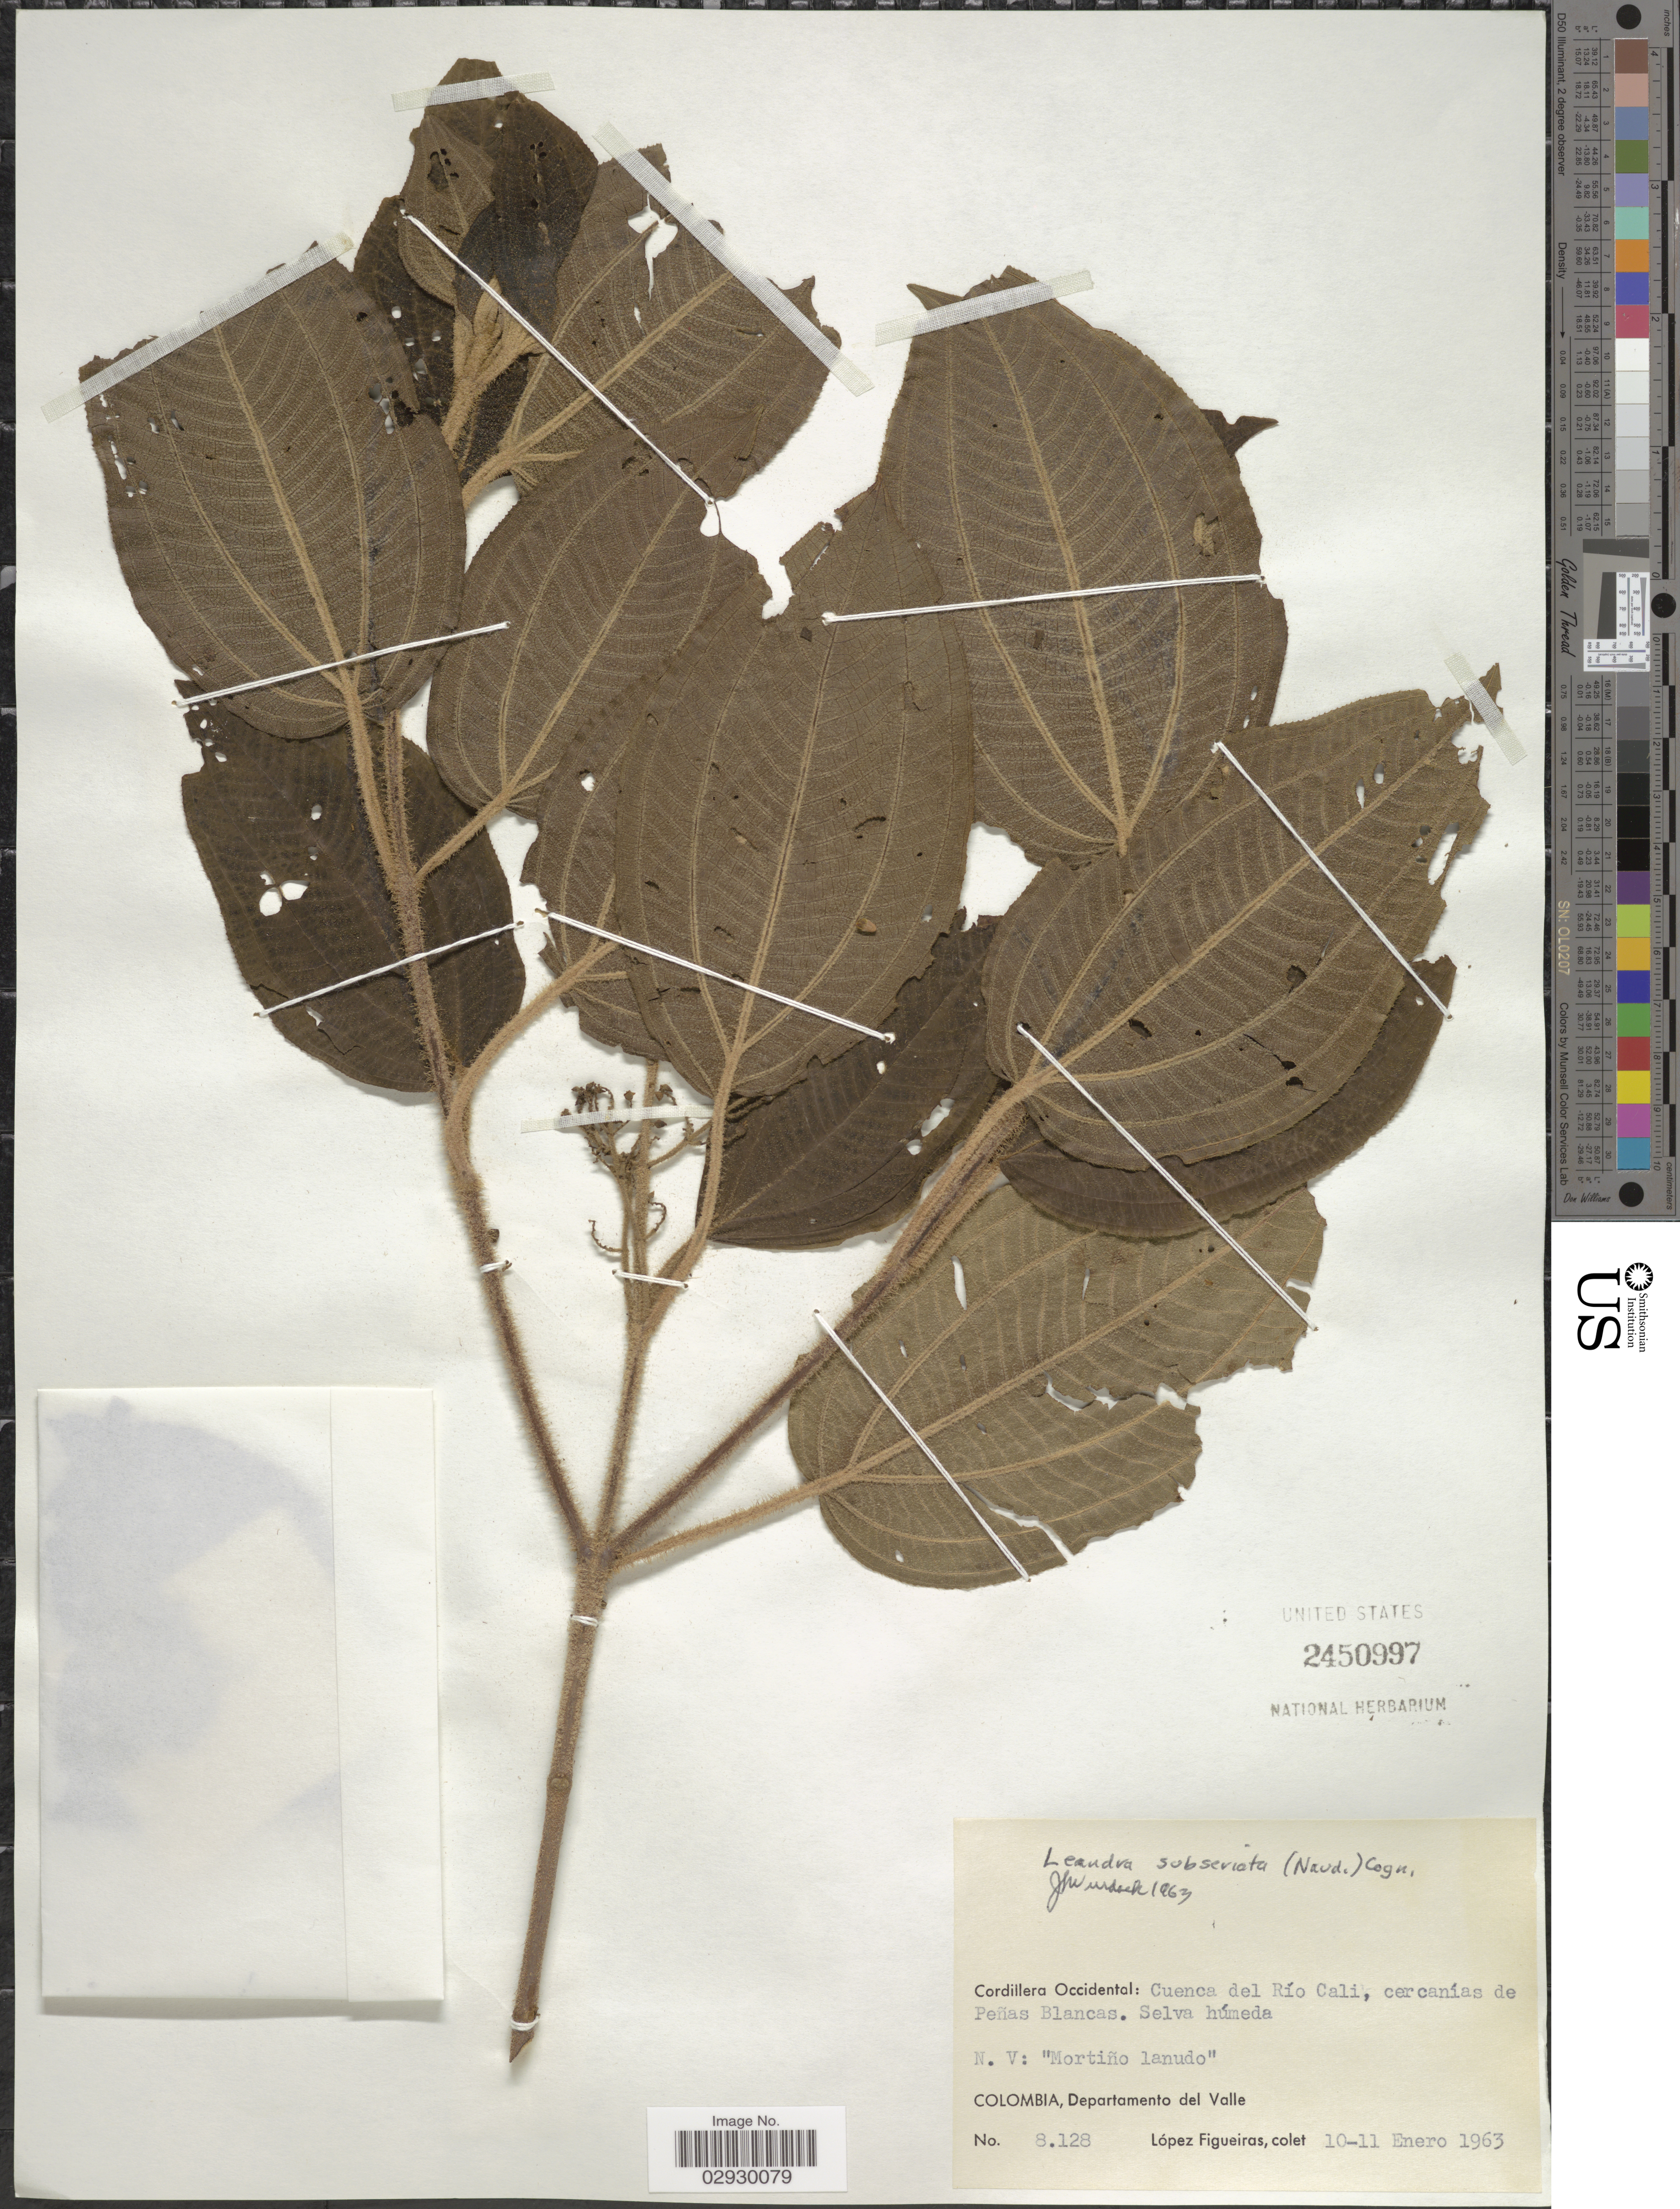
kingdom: Plantae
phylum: Tracheophyta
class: Magnoliopsida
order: Myrtales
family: Melastomataceae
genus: Leandra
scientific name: Leandra subseriata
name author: (Naudin) Cogn.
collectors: M. López Figueiras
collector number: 8128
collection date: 1963-01-10/1963-01-11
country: Colombia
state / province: Valle del Cauca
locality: Cordillera Occidental: Cuenca del Río Cali, cercanías de Peñas Blancas. Selva húmeda. Departamento del Valle.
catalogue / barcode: US 2450997